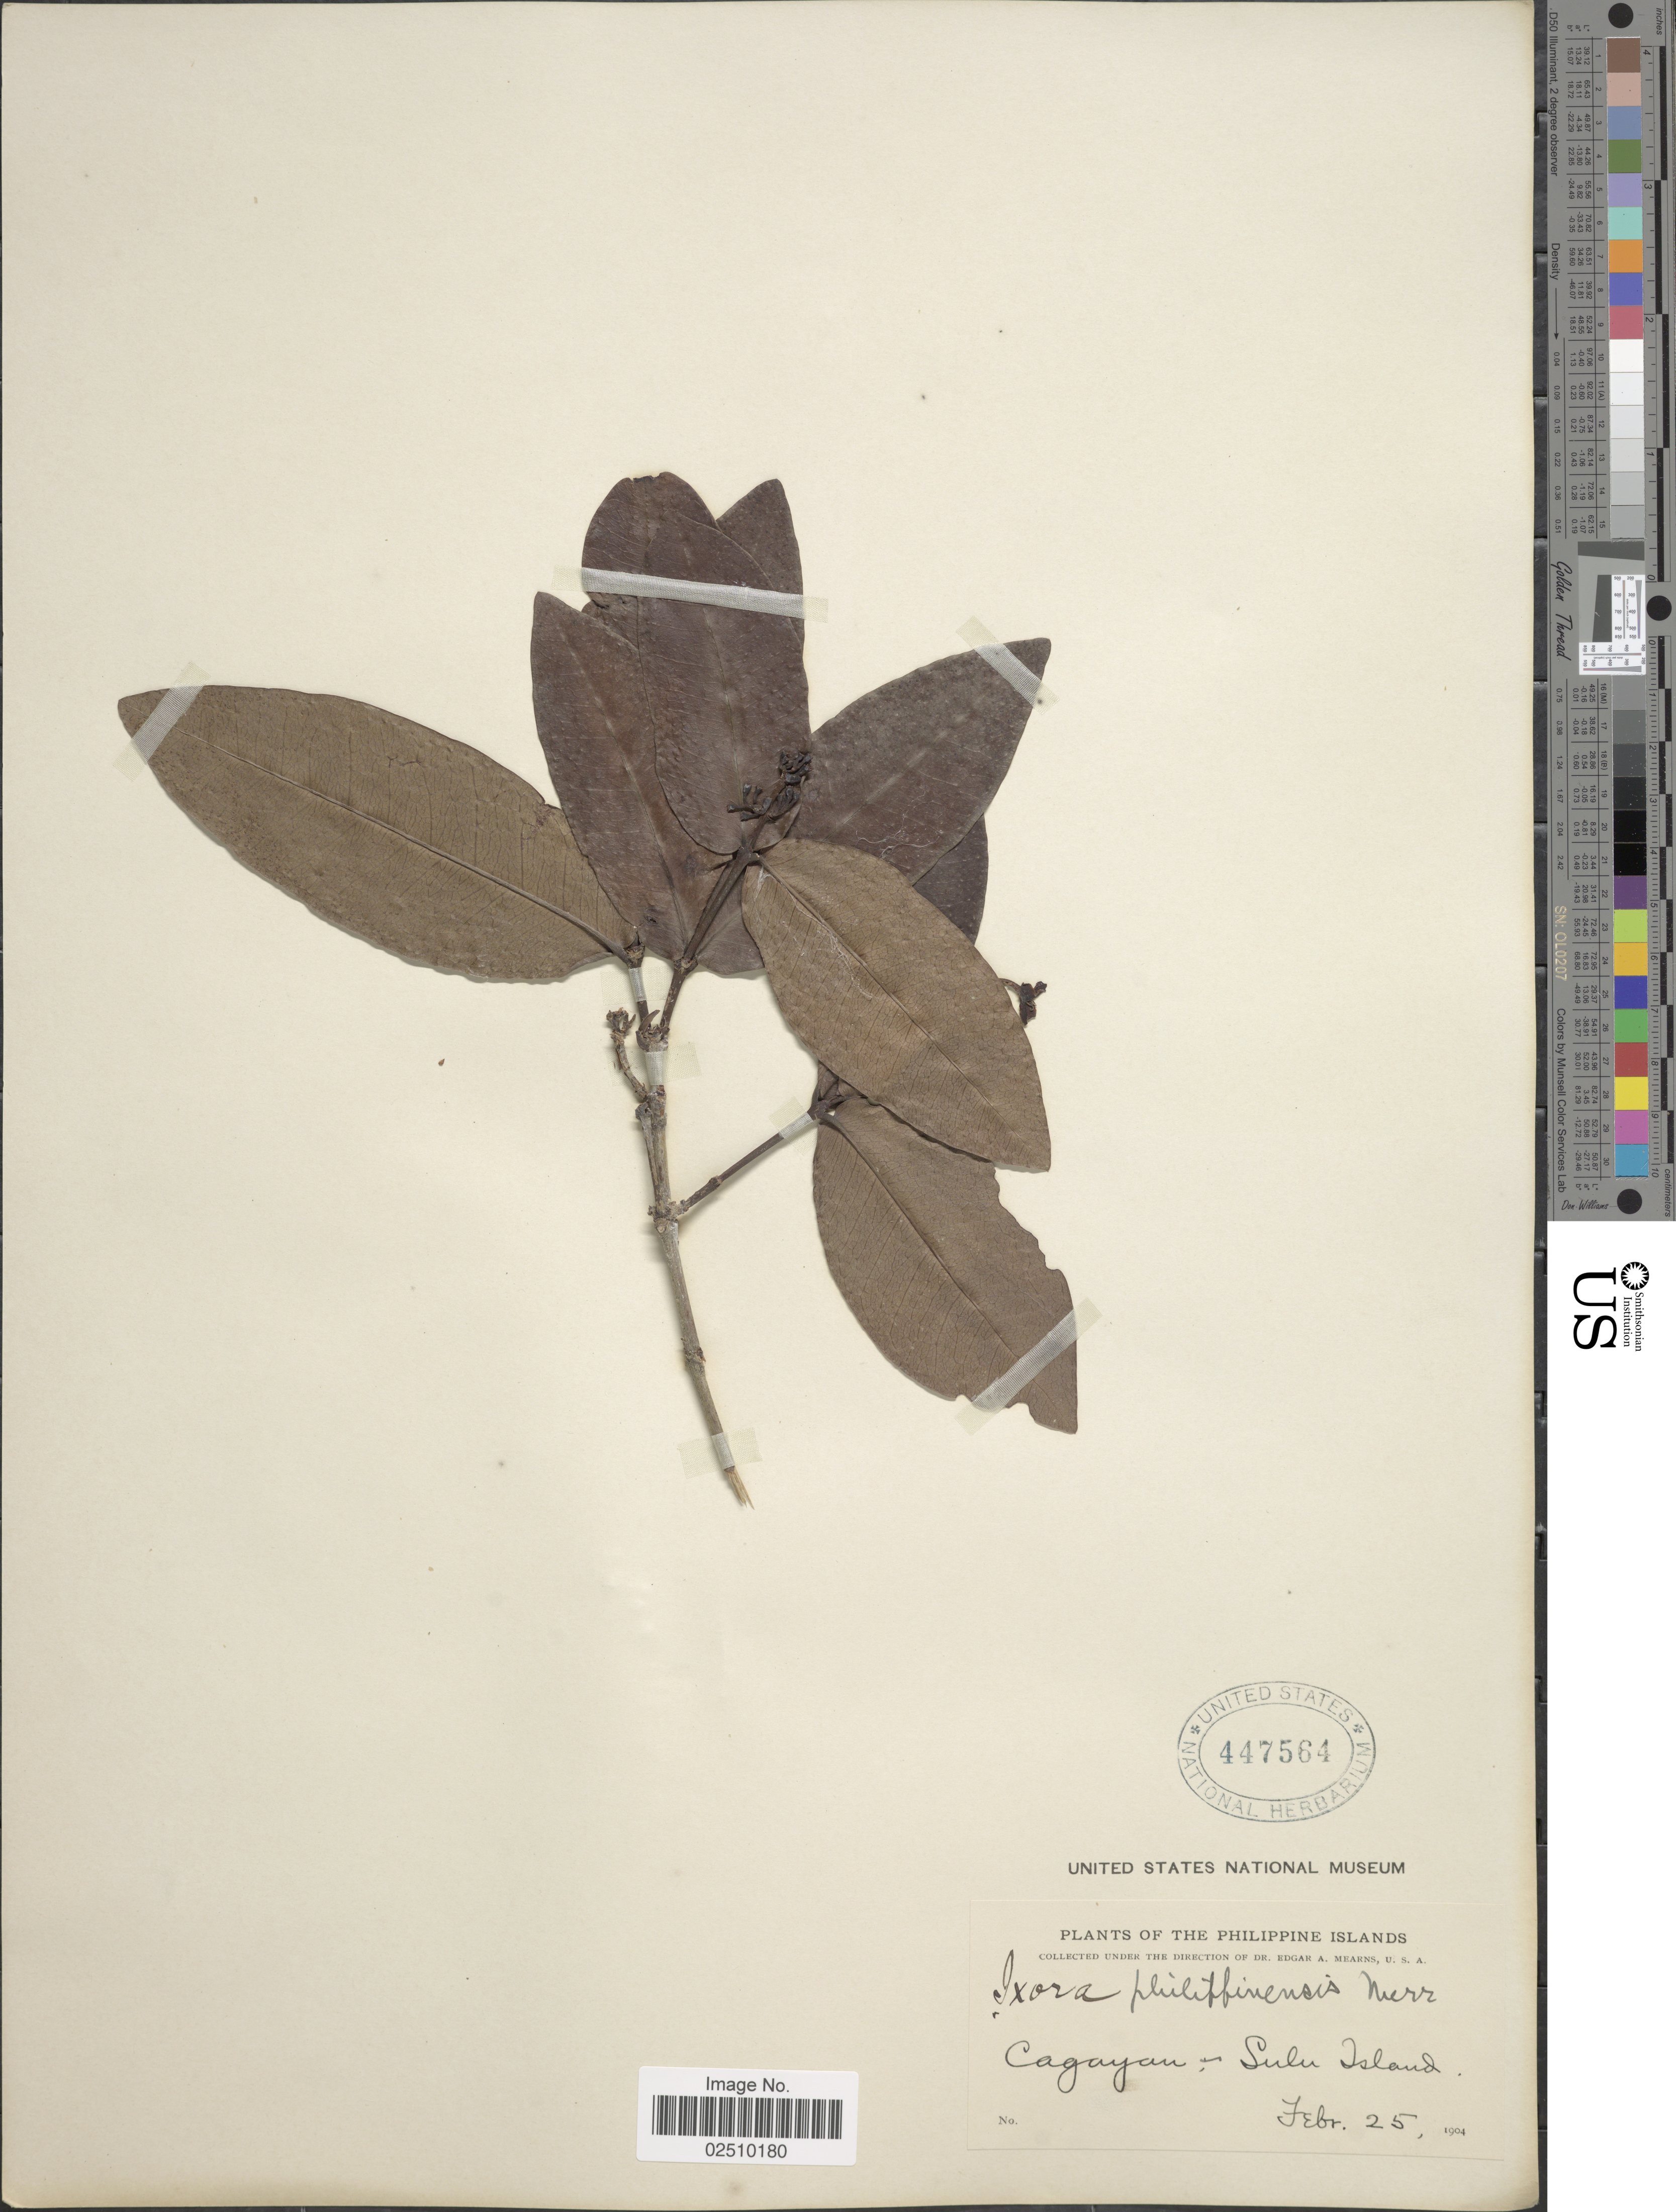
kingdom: Plantae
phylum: Tracheophyta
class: Magnoliopsida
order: Gentianales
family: Rubiaceae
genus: Ixora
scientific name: Ixora philippinensis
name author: Merr.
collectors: E. A. Mearns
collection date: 1904-02-25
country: Philippines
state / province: Muslim Mindanao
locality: Philippine Islands. Cagayan; Sulu Island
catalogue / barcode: US 447564